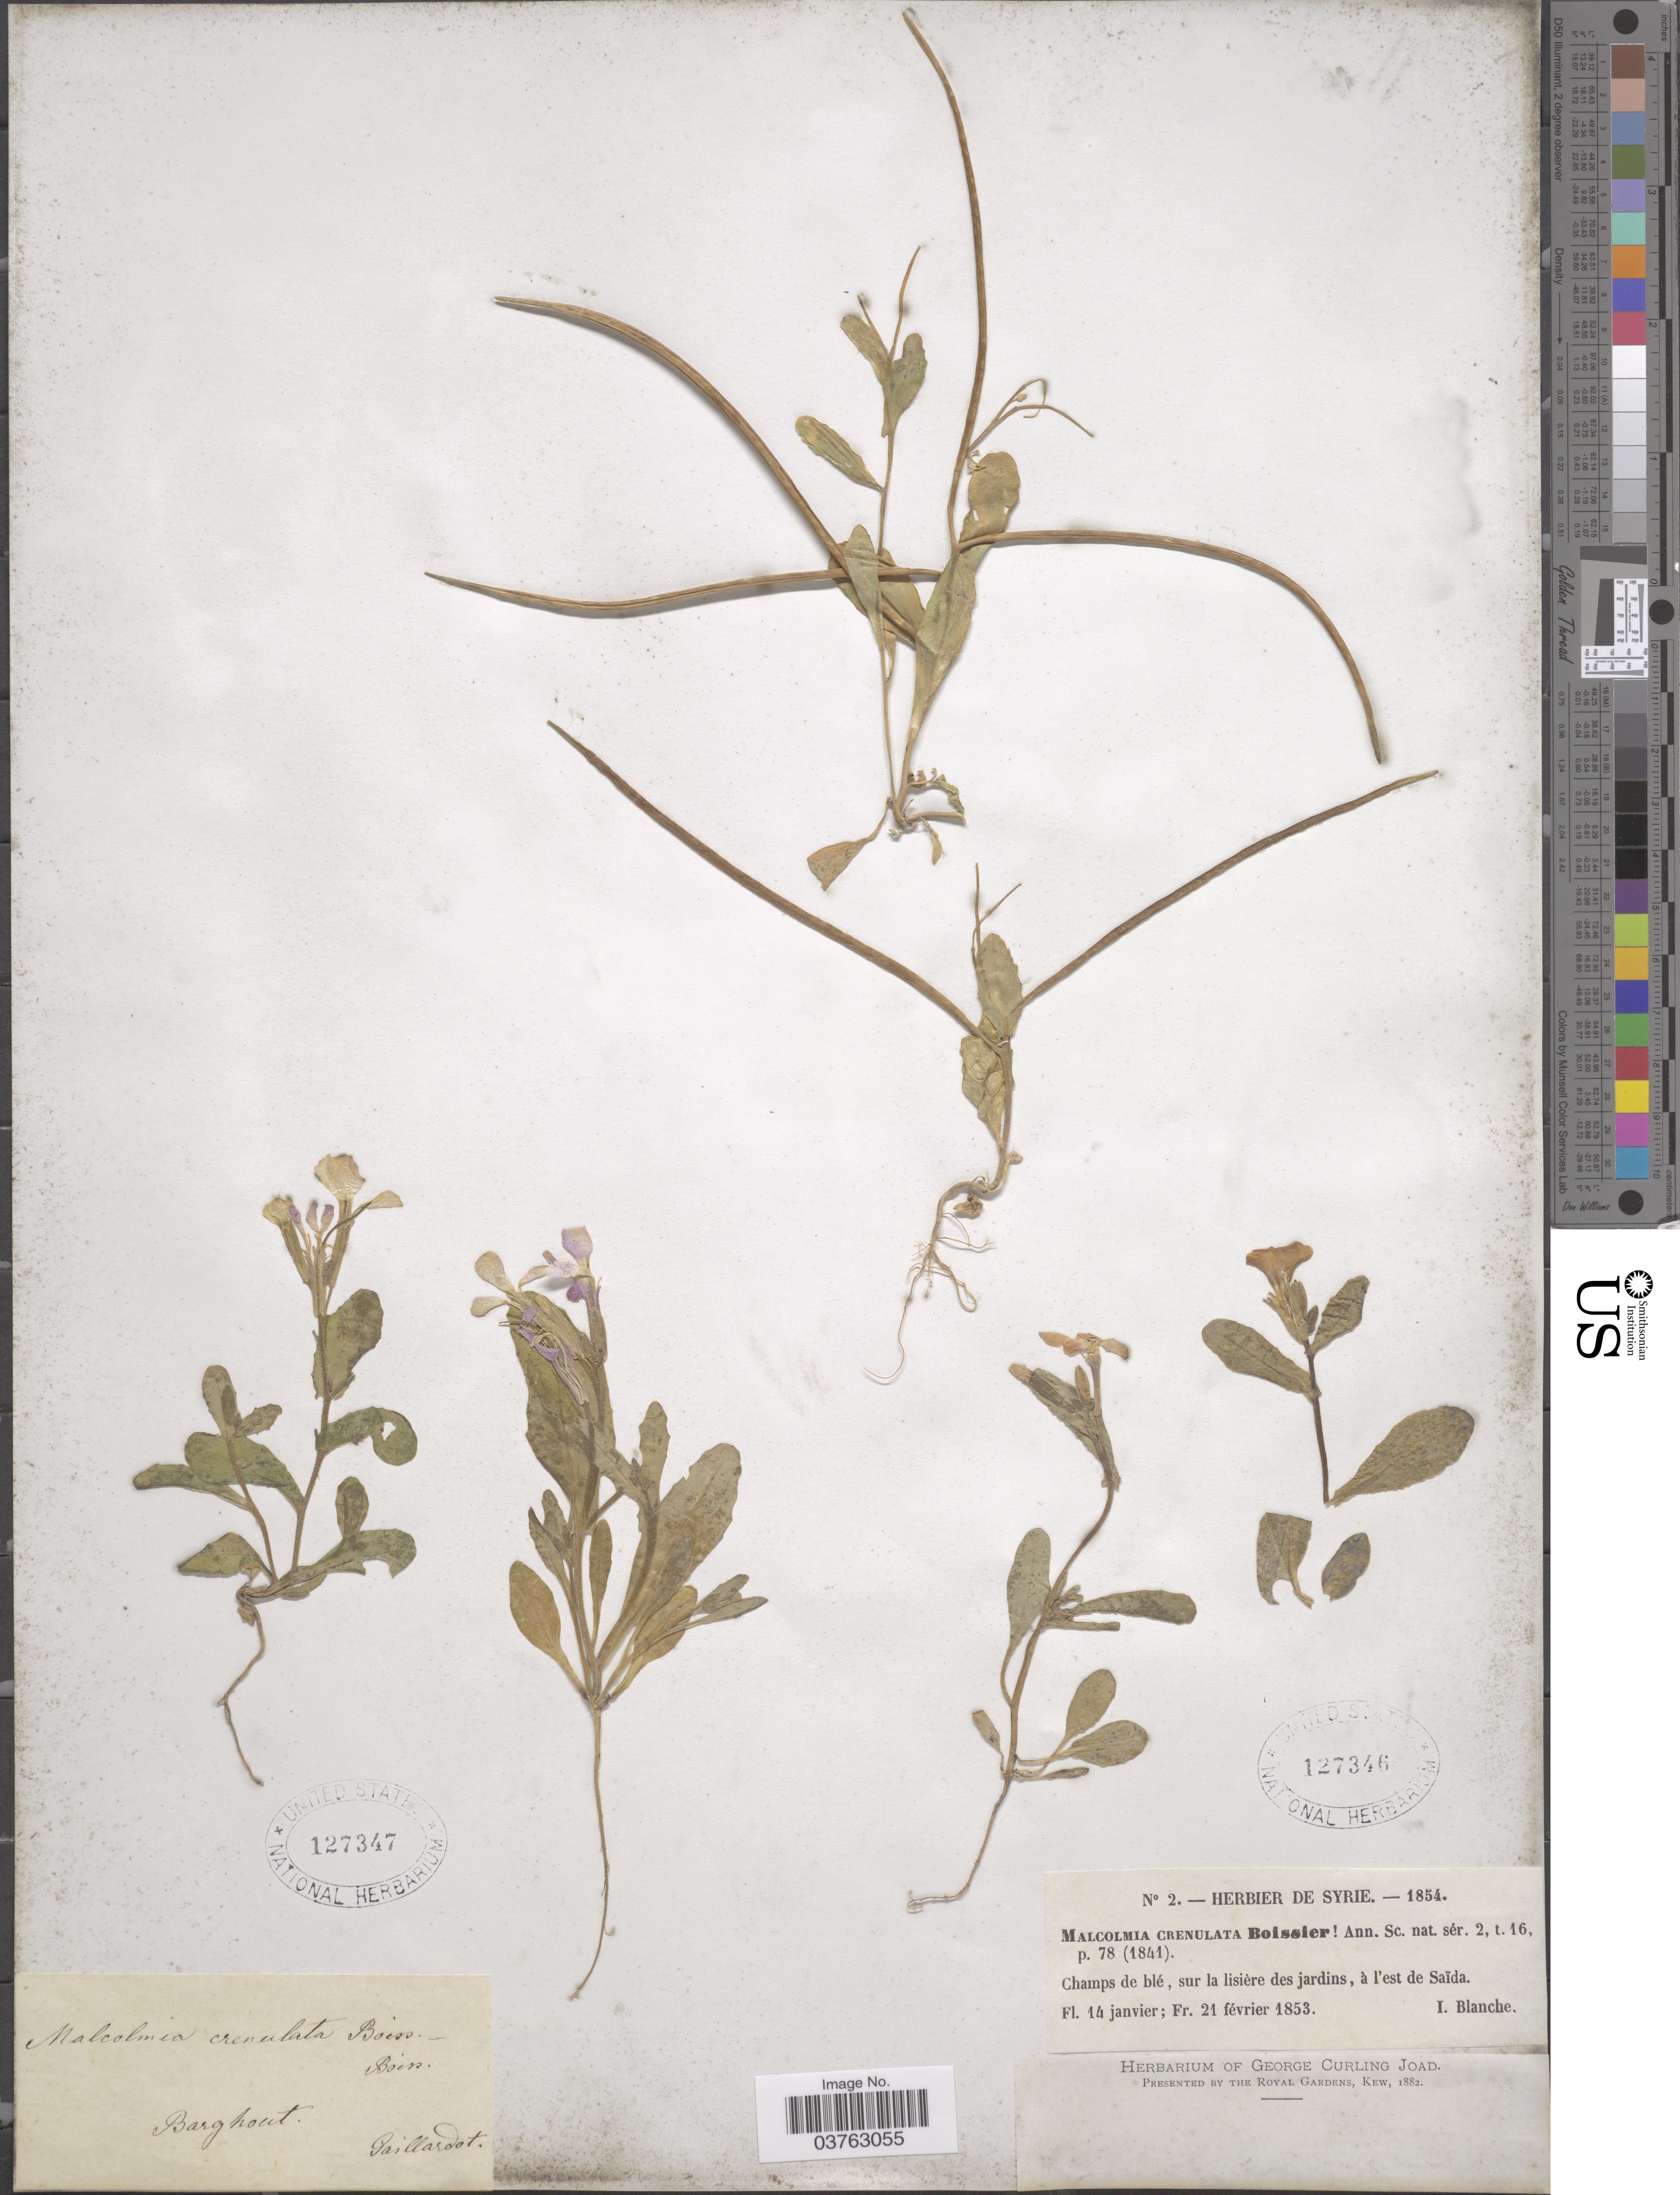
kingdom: Plantae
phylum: Tracheophyta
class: Magnoliopsida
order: Brassicales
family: Brassicaceae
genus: Malcolmia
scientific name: Malcolmia crenulata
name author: (DC.) Boiss.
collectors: I. Blanche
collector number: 2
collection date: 1853-01-14/1853-02-21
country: Syria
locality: Champs de blé, sur la lisière des jardins, à l'est de Saïda.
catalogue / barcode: US 127346